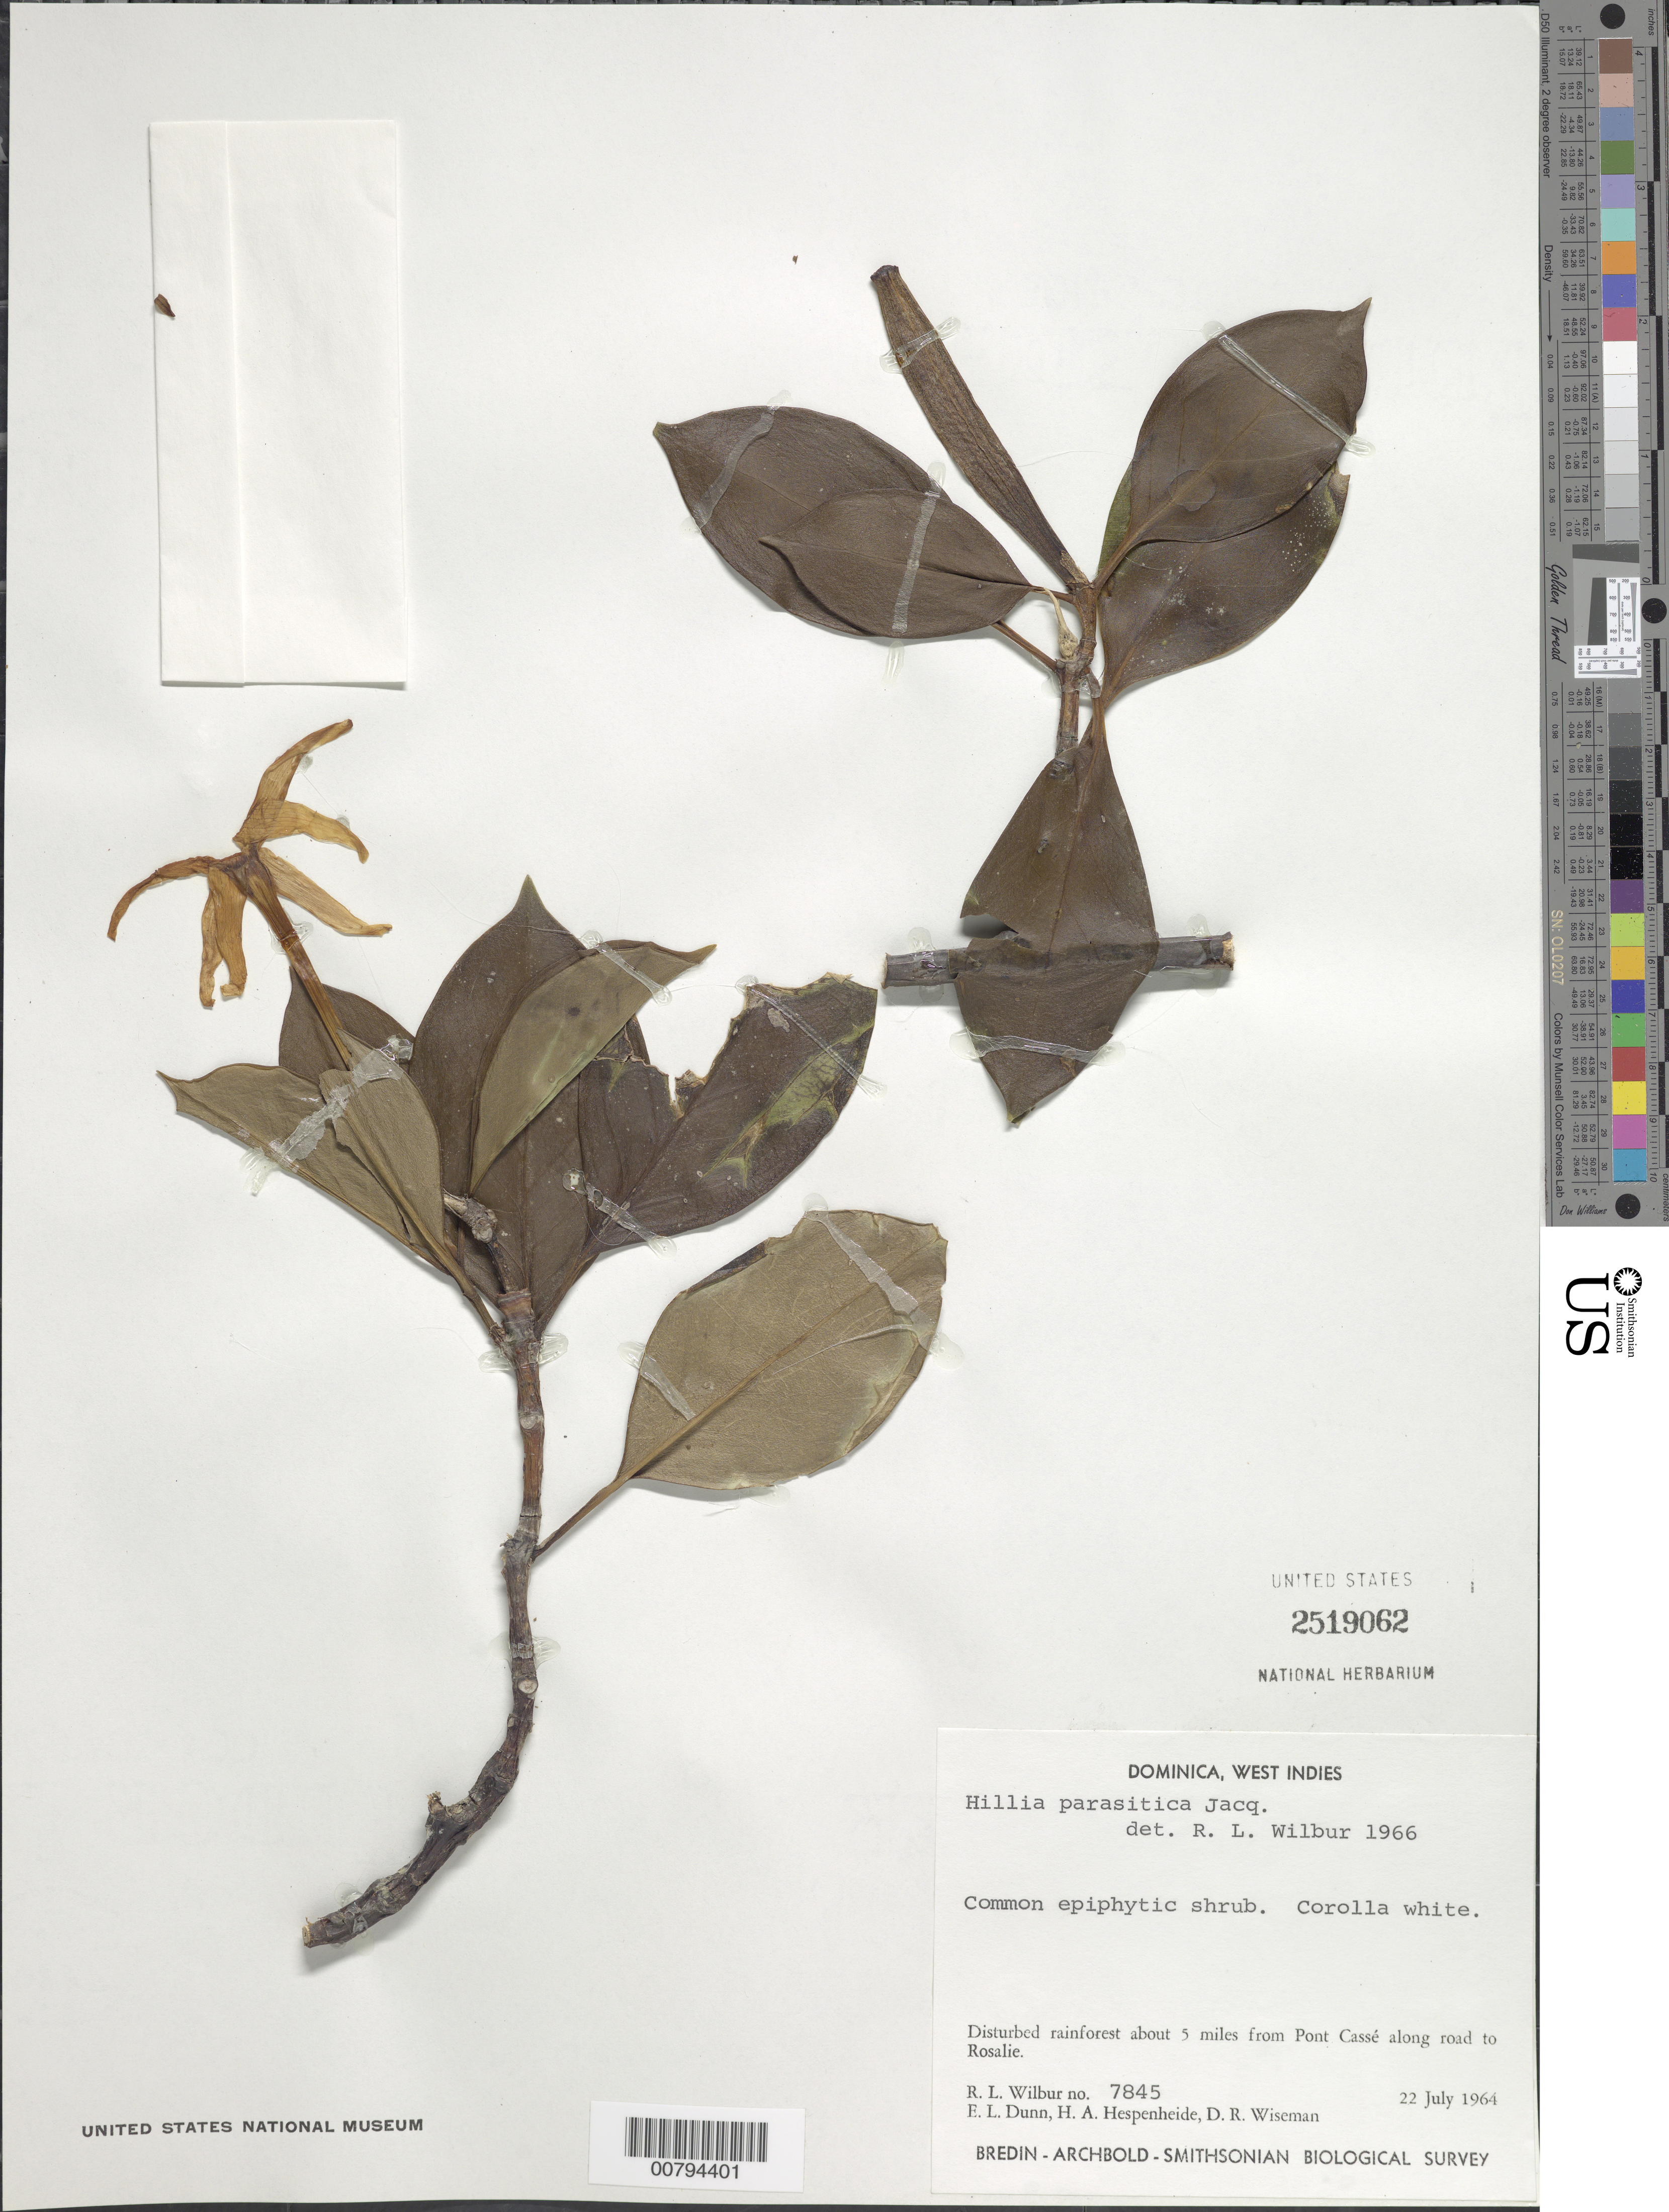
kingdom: Plantae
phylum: Tracheophyta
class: Magnoliopsida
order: Gentianales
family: Rubiaceae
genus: Hillia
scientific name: Hillia parasitica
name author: Jacq.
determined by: Wilbur, R. L.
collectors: R. L. Wilbur, E. Dunn, H. A. Hespenheide & D. R. Wiseman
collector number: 7845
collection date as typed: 22 Jul 1964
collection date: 1964-07-22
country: Dominica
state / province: St. Paul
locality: About 5 miles from Pont Cassé along road to Rosalie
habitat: Disturbed rainforest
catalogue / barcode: US 2519062